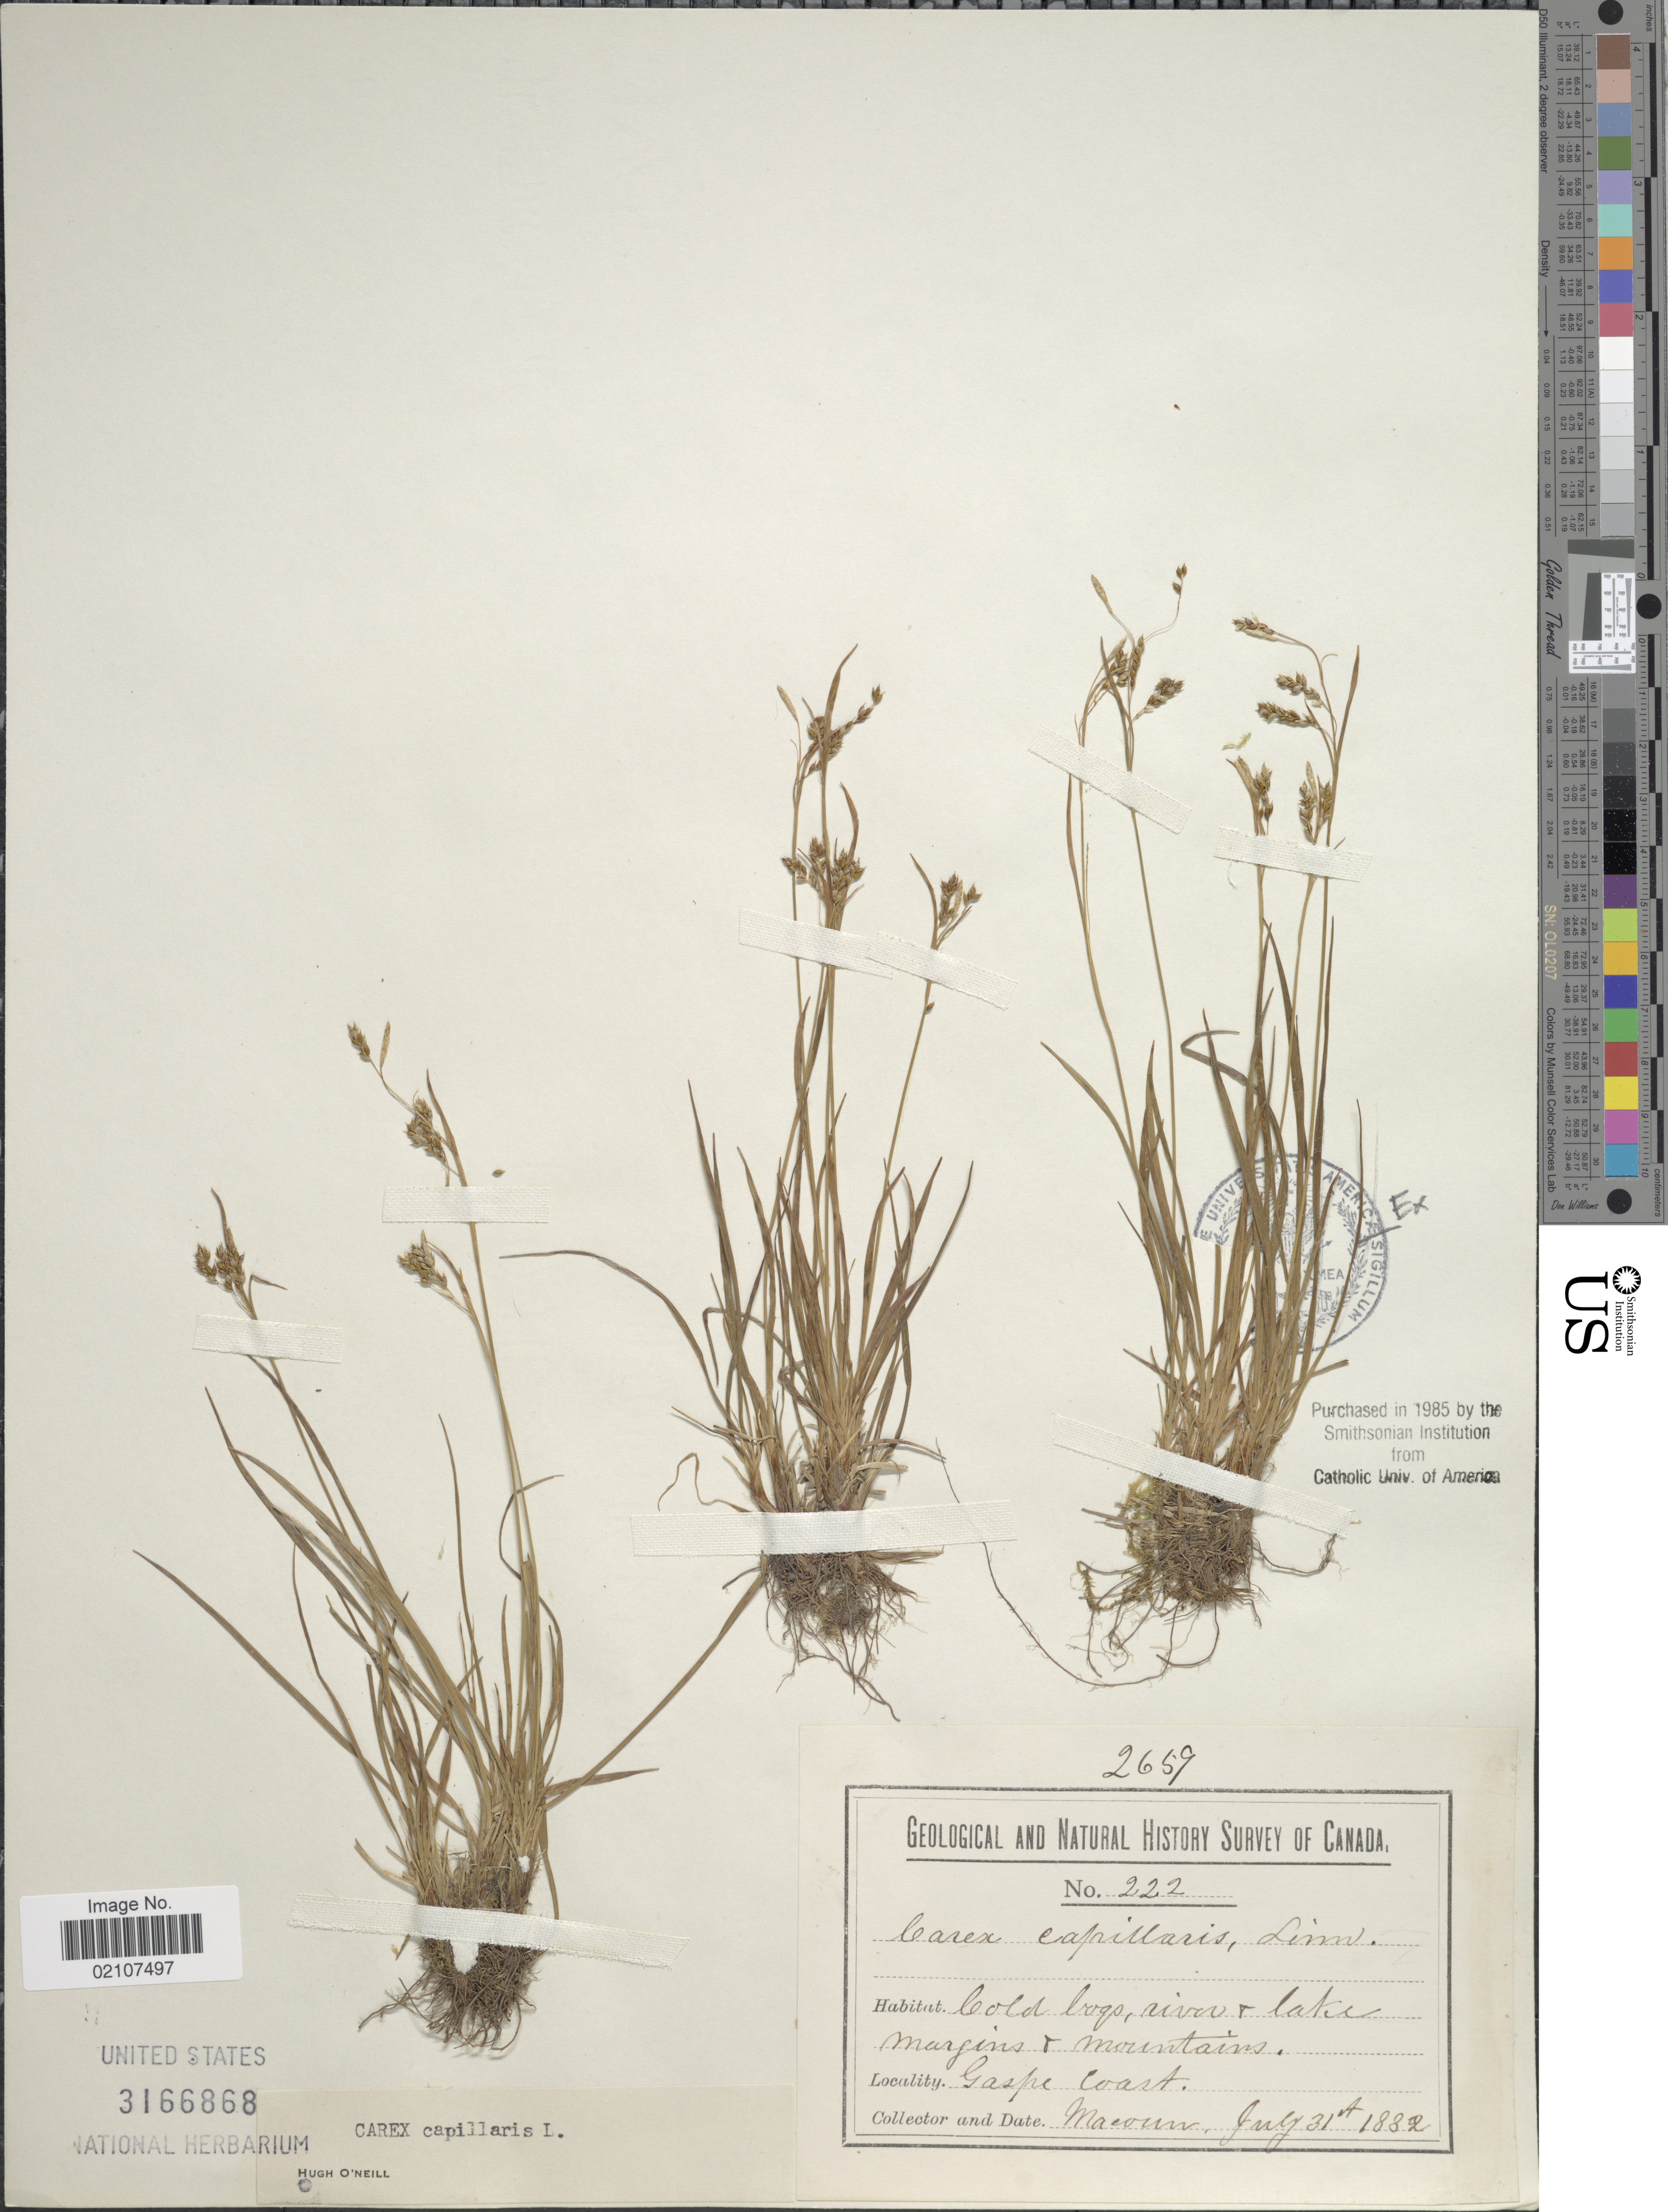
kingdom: Plantae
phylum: Tracheophyta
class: Liliopsida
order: Poales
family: Cyperaceae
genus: Carex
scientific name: Carex capillaris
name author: L.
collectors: -- Macoun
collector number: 222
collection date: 1882-07-31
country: Canada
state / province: Quebec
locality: Cold bogs, river + lake margins + mountains, Gaspe Coast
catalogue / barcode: US 3166868